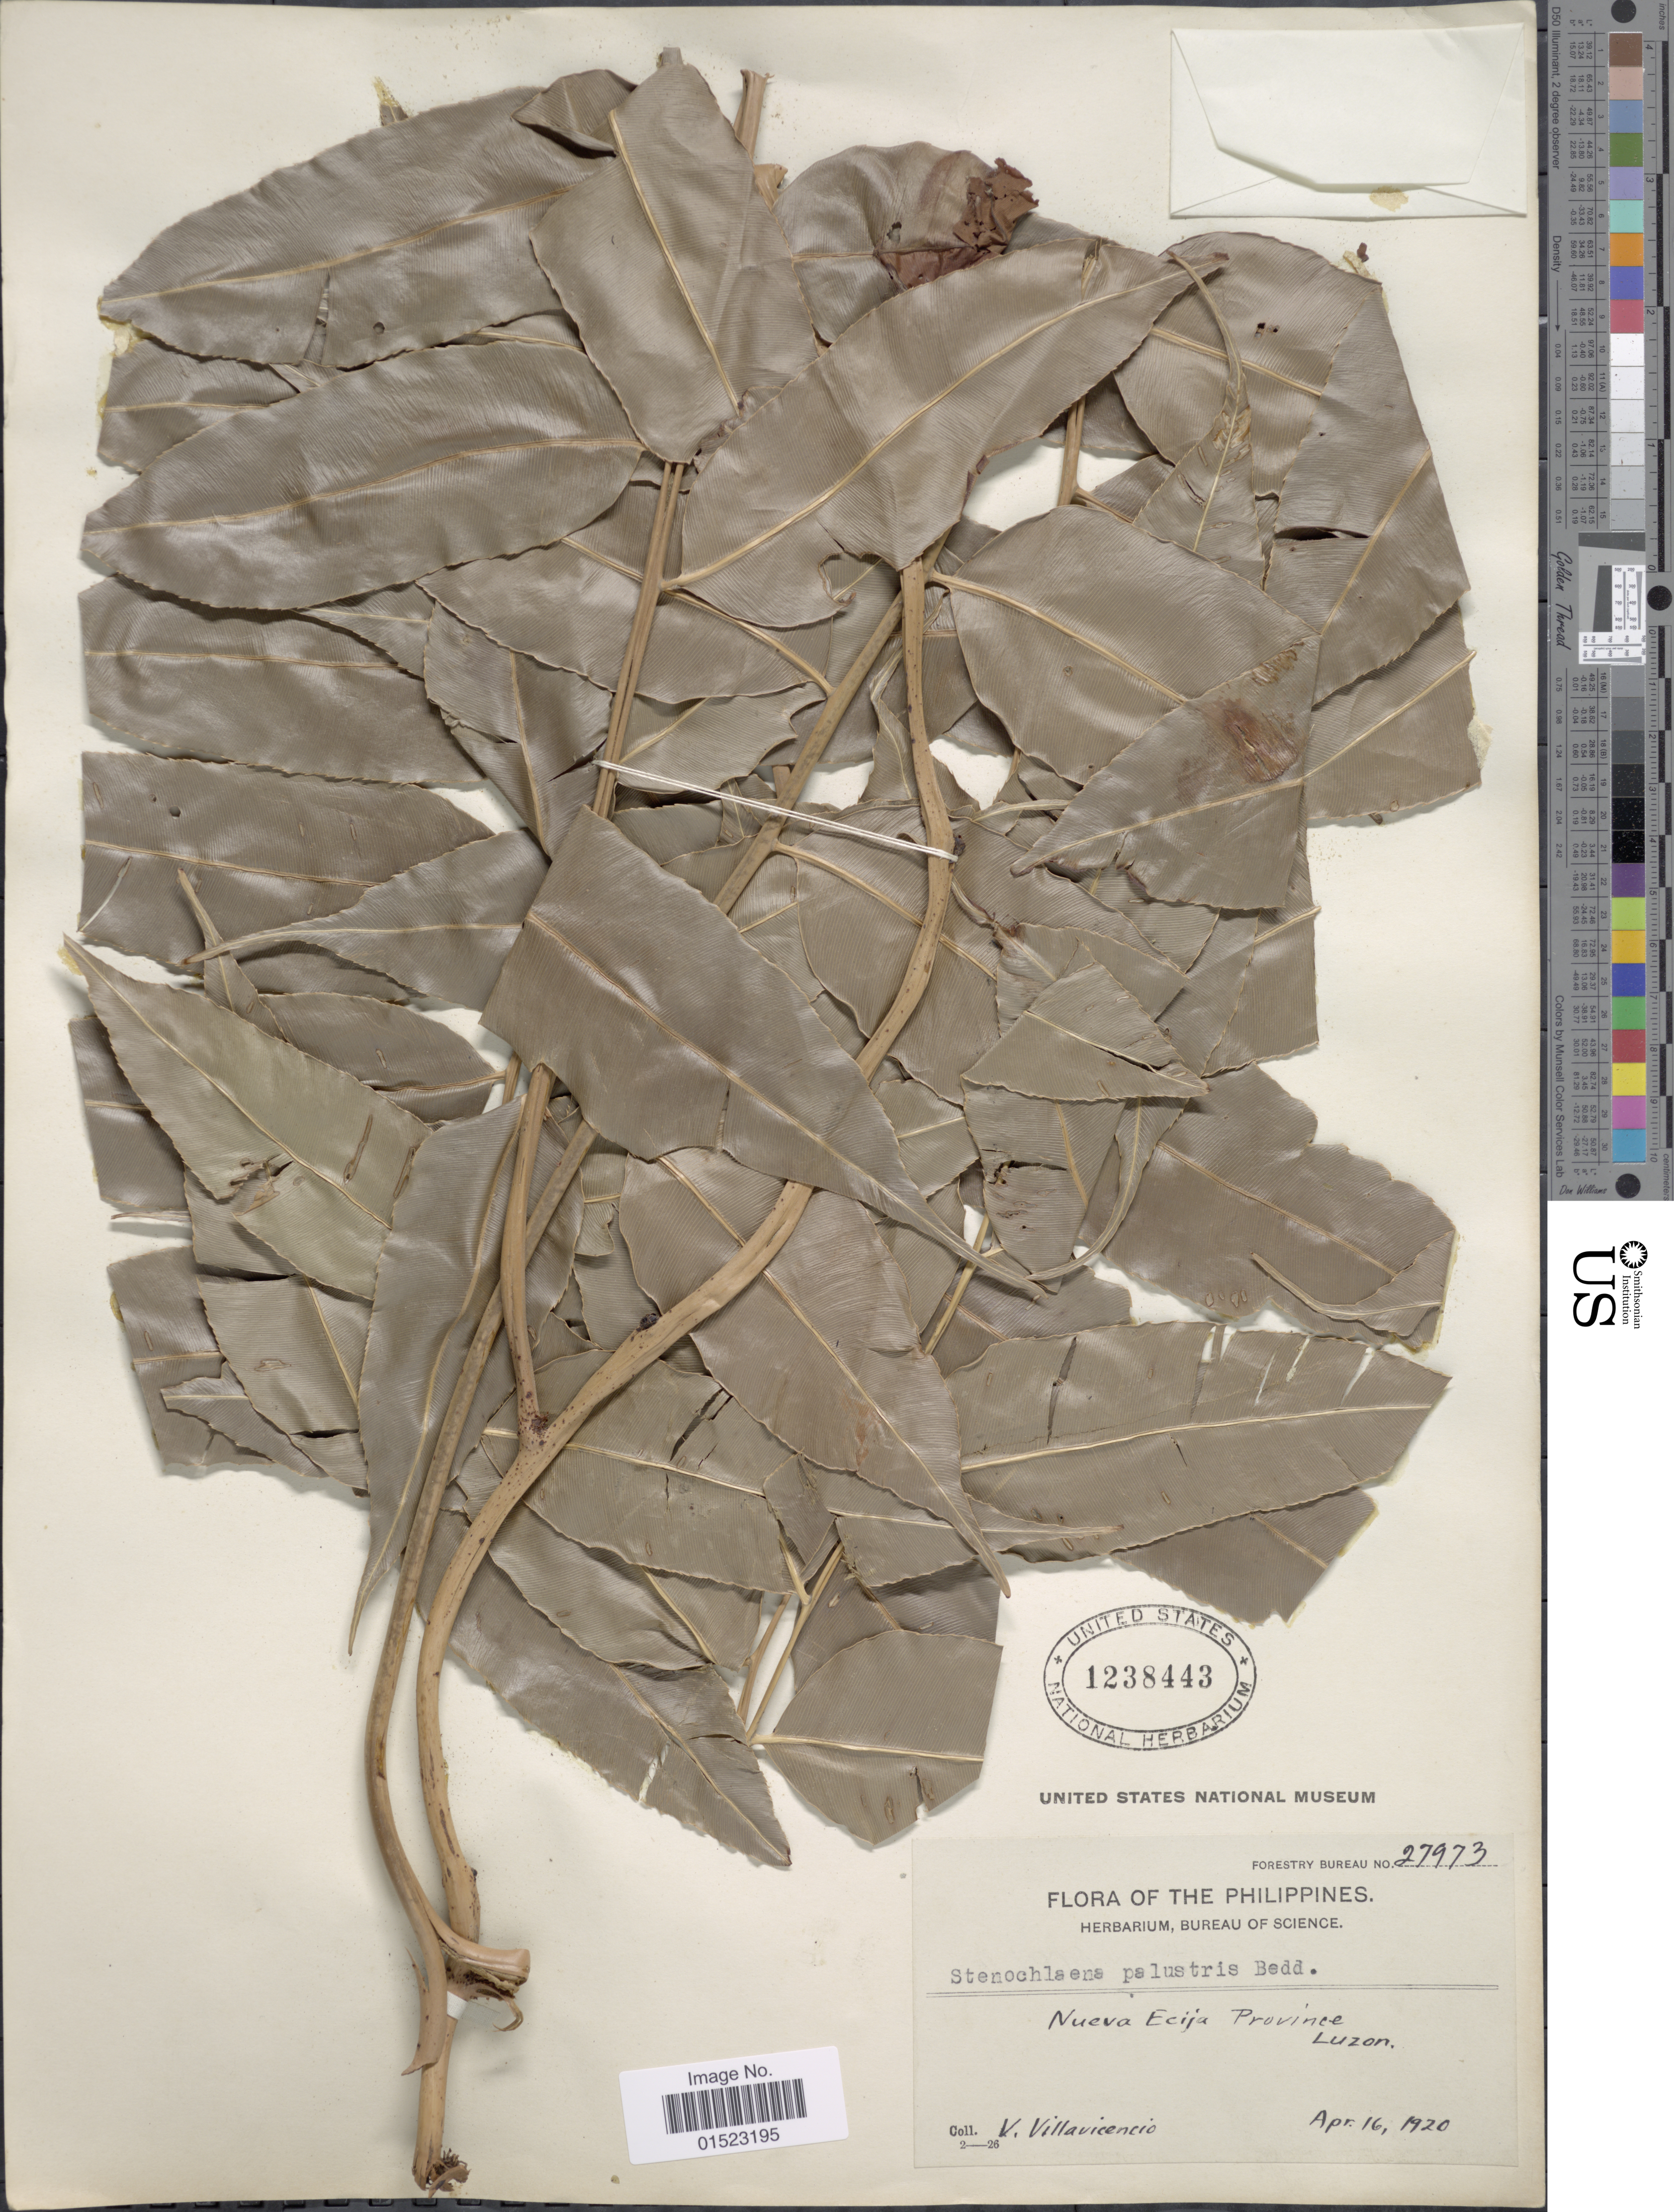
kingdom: Plantae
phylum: Tracheophyta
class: Polypodiopsida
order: Polypodiales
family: Blechnaceae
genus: Stenochlaena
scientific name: Stenochlaena palustris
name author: (Burm. f.) Bedd.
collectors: V. Villavicencio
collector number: Forestry Bureau 27973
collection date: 1920-04-16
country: Philippines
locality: Nueva Ecija Province, Luzon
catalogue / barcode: US 1238443